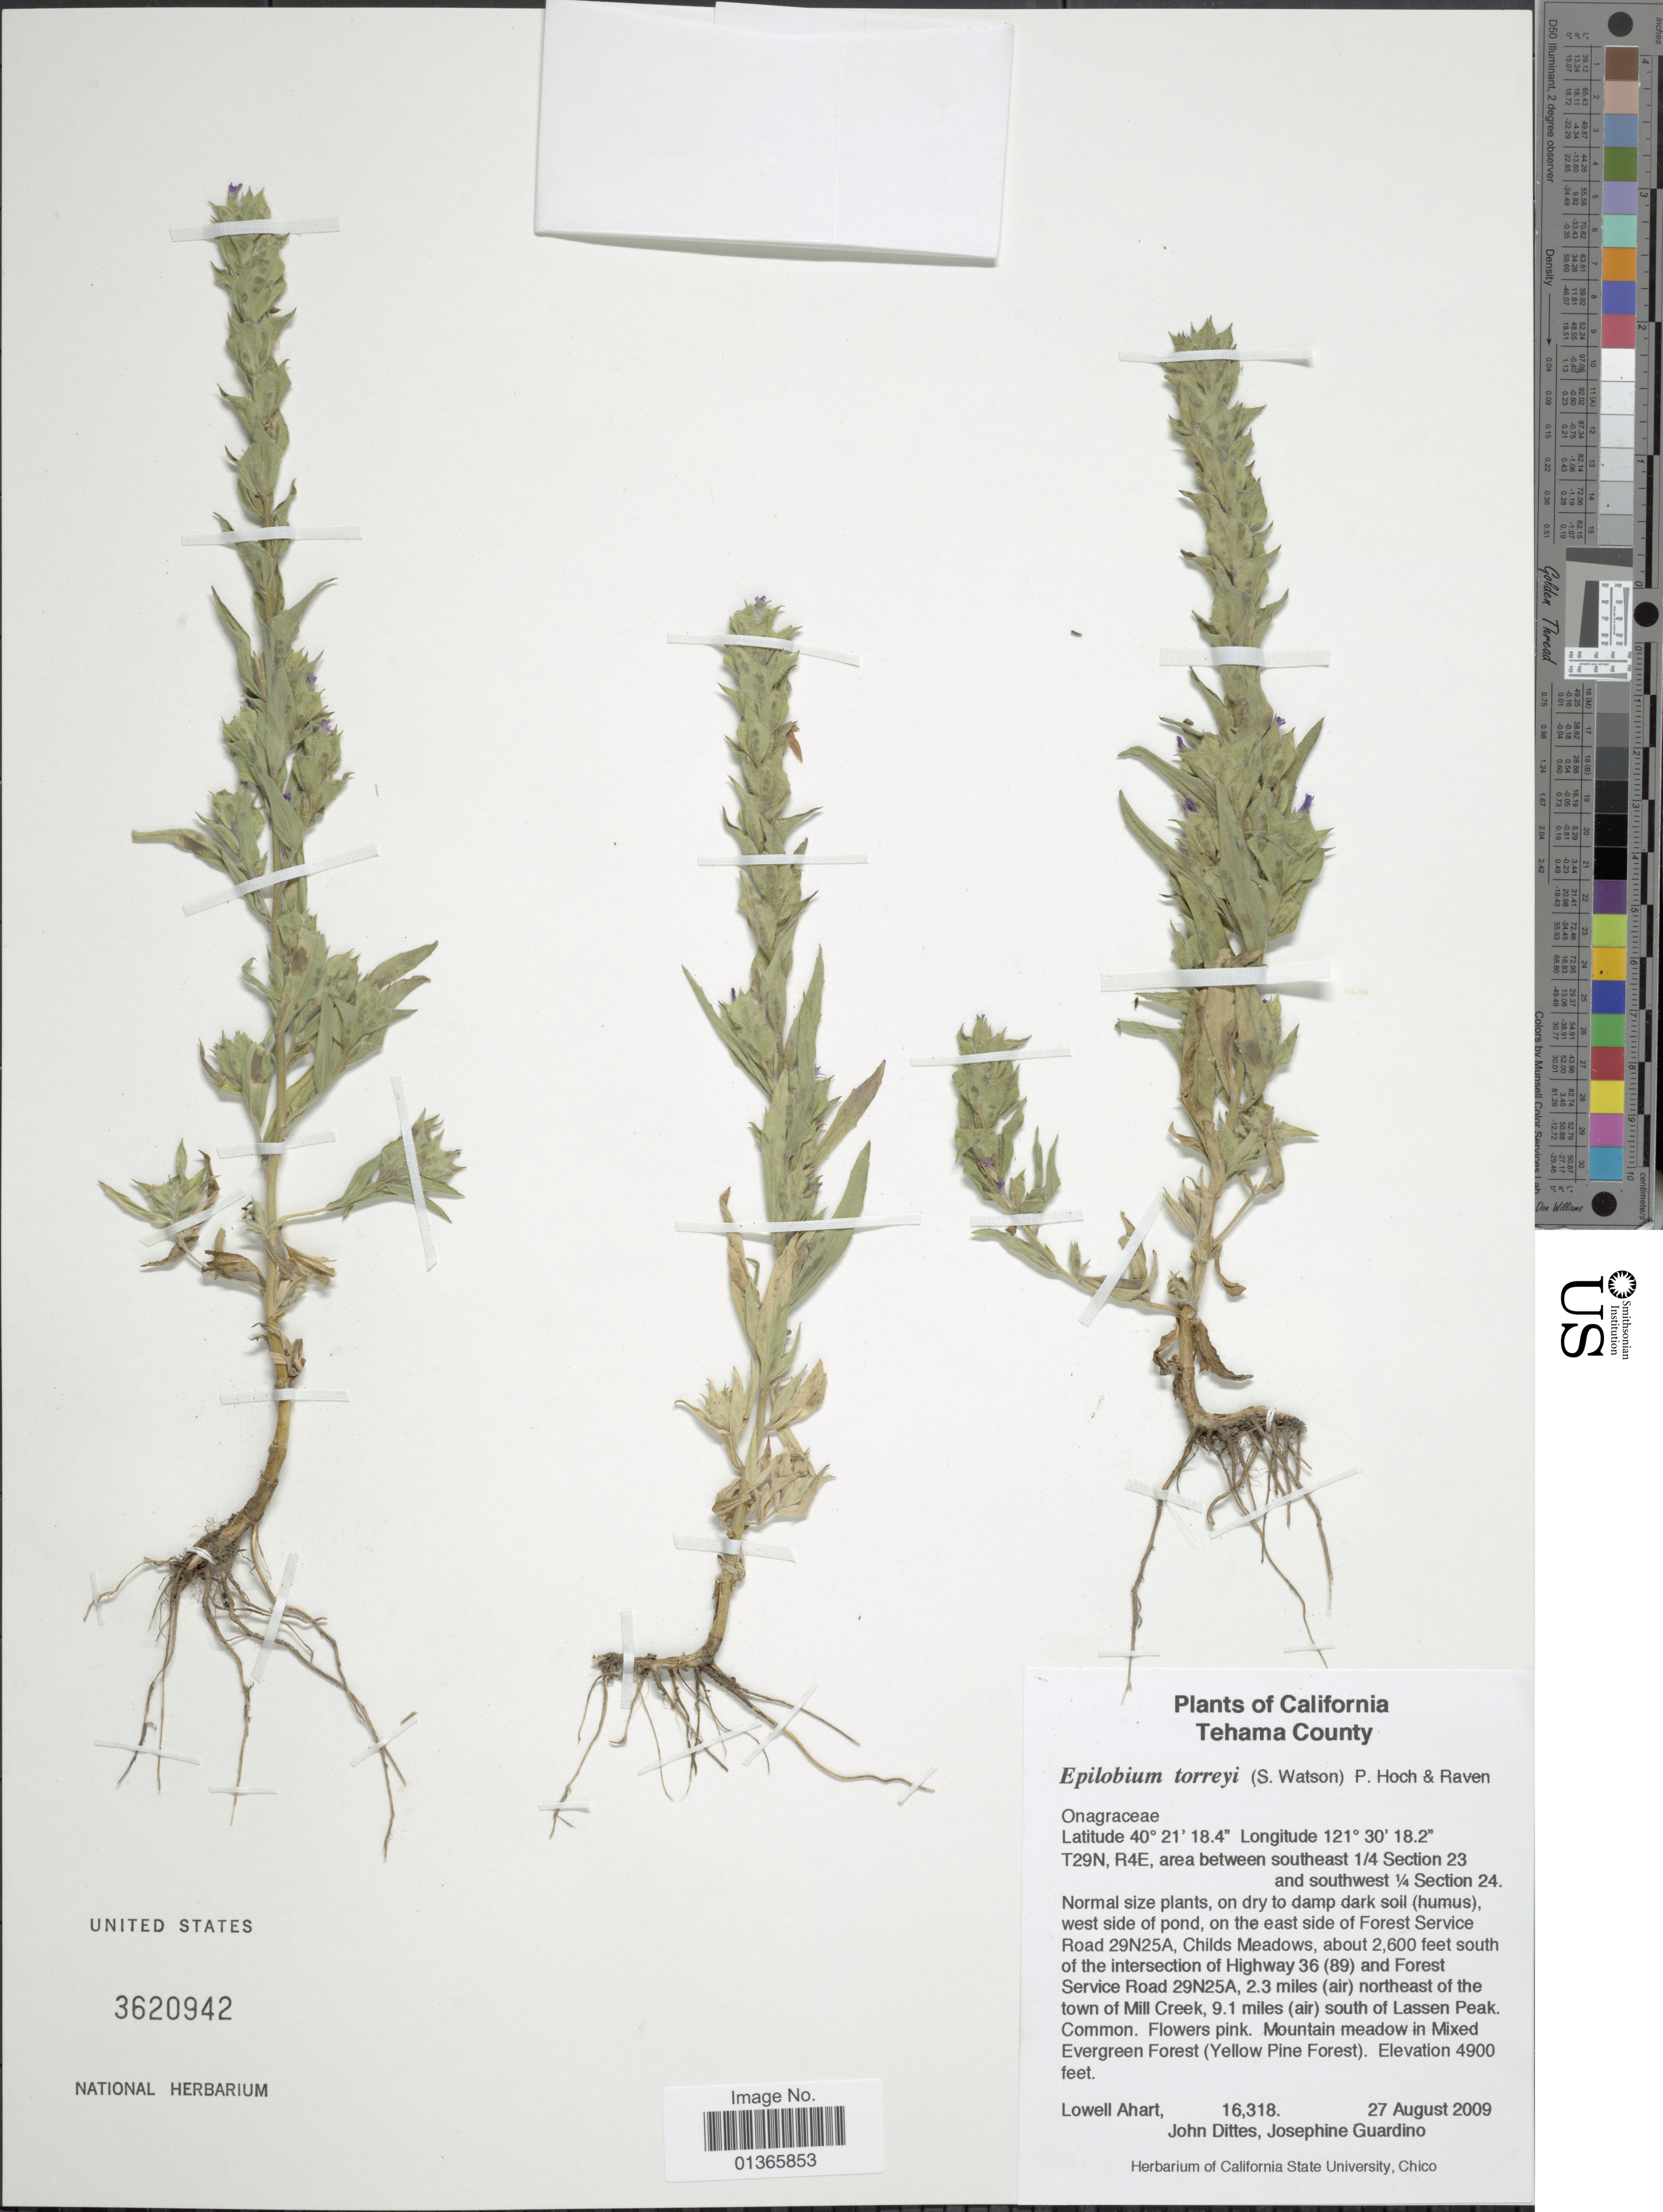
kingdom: Plantae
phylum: Tracheophyta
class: Magnoliopsida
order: Myrtales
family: Onagraceae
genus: Epilobium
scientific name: Epilobium torreyi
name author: (S. Watson) Hoch & P.H. Raven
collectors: L. Ahart, J. Dittes & J. Guardino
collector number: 16318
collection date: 2009-08-27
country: United States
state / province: California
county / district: Tehama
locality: Tehama County. T29N, R4E, area between southeast 1/4 Section 24. On the east side of Forest Service Road 29N25A, Childs Meadows, about 2,600 feet south of the intersection of Highway 36 (89) and Forest Service Road 29N25A, 2.3 miles (air) northeast of the town of Mill Creek, 9.1 miles (air) south of Lassen Peak.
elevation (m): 1494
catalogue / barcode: US 3620942